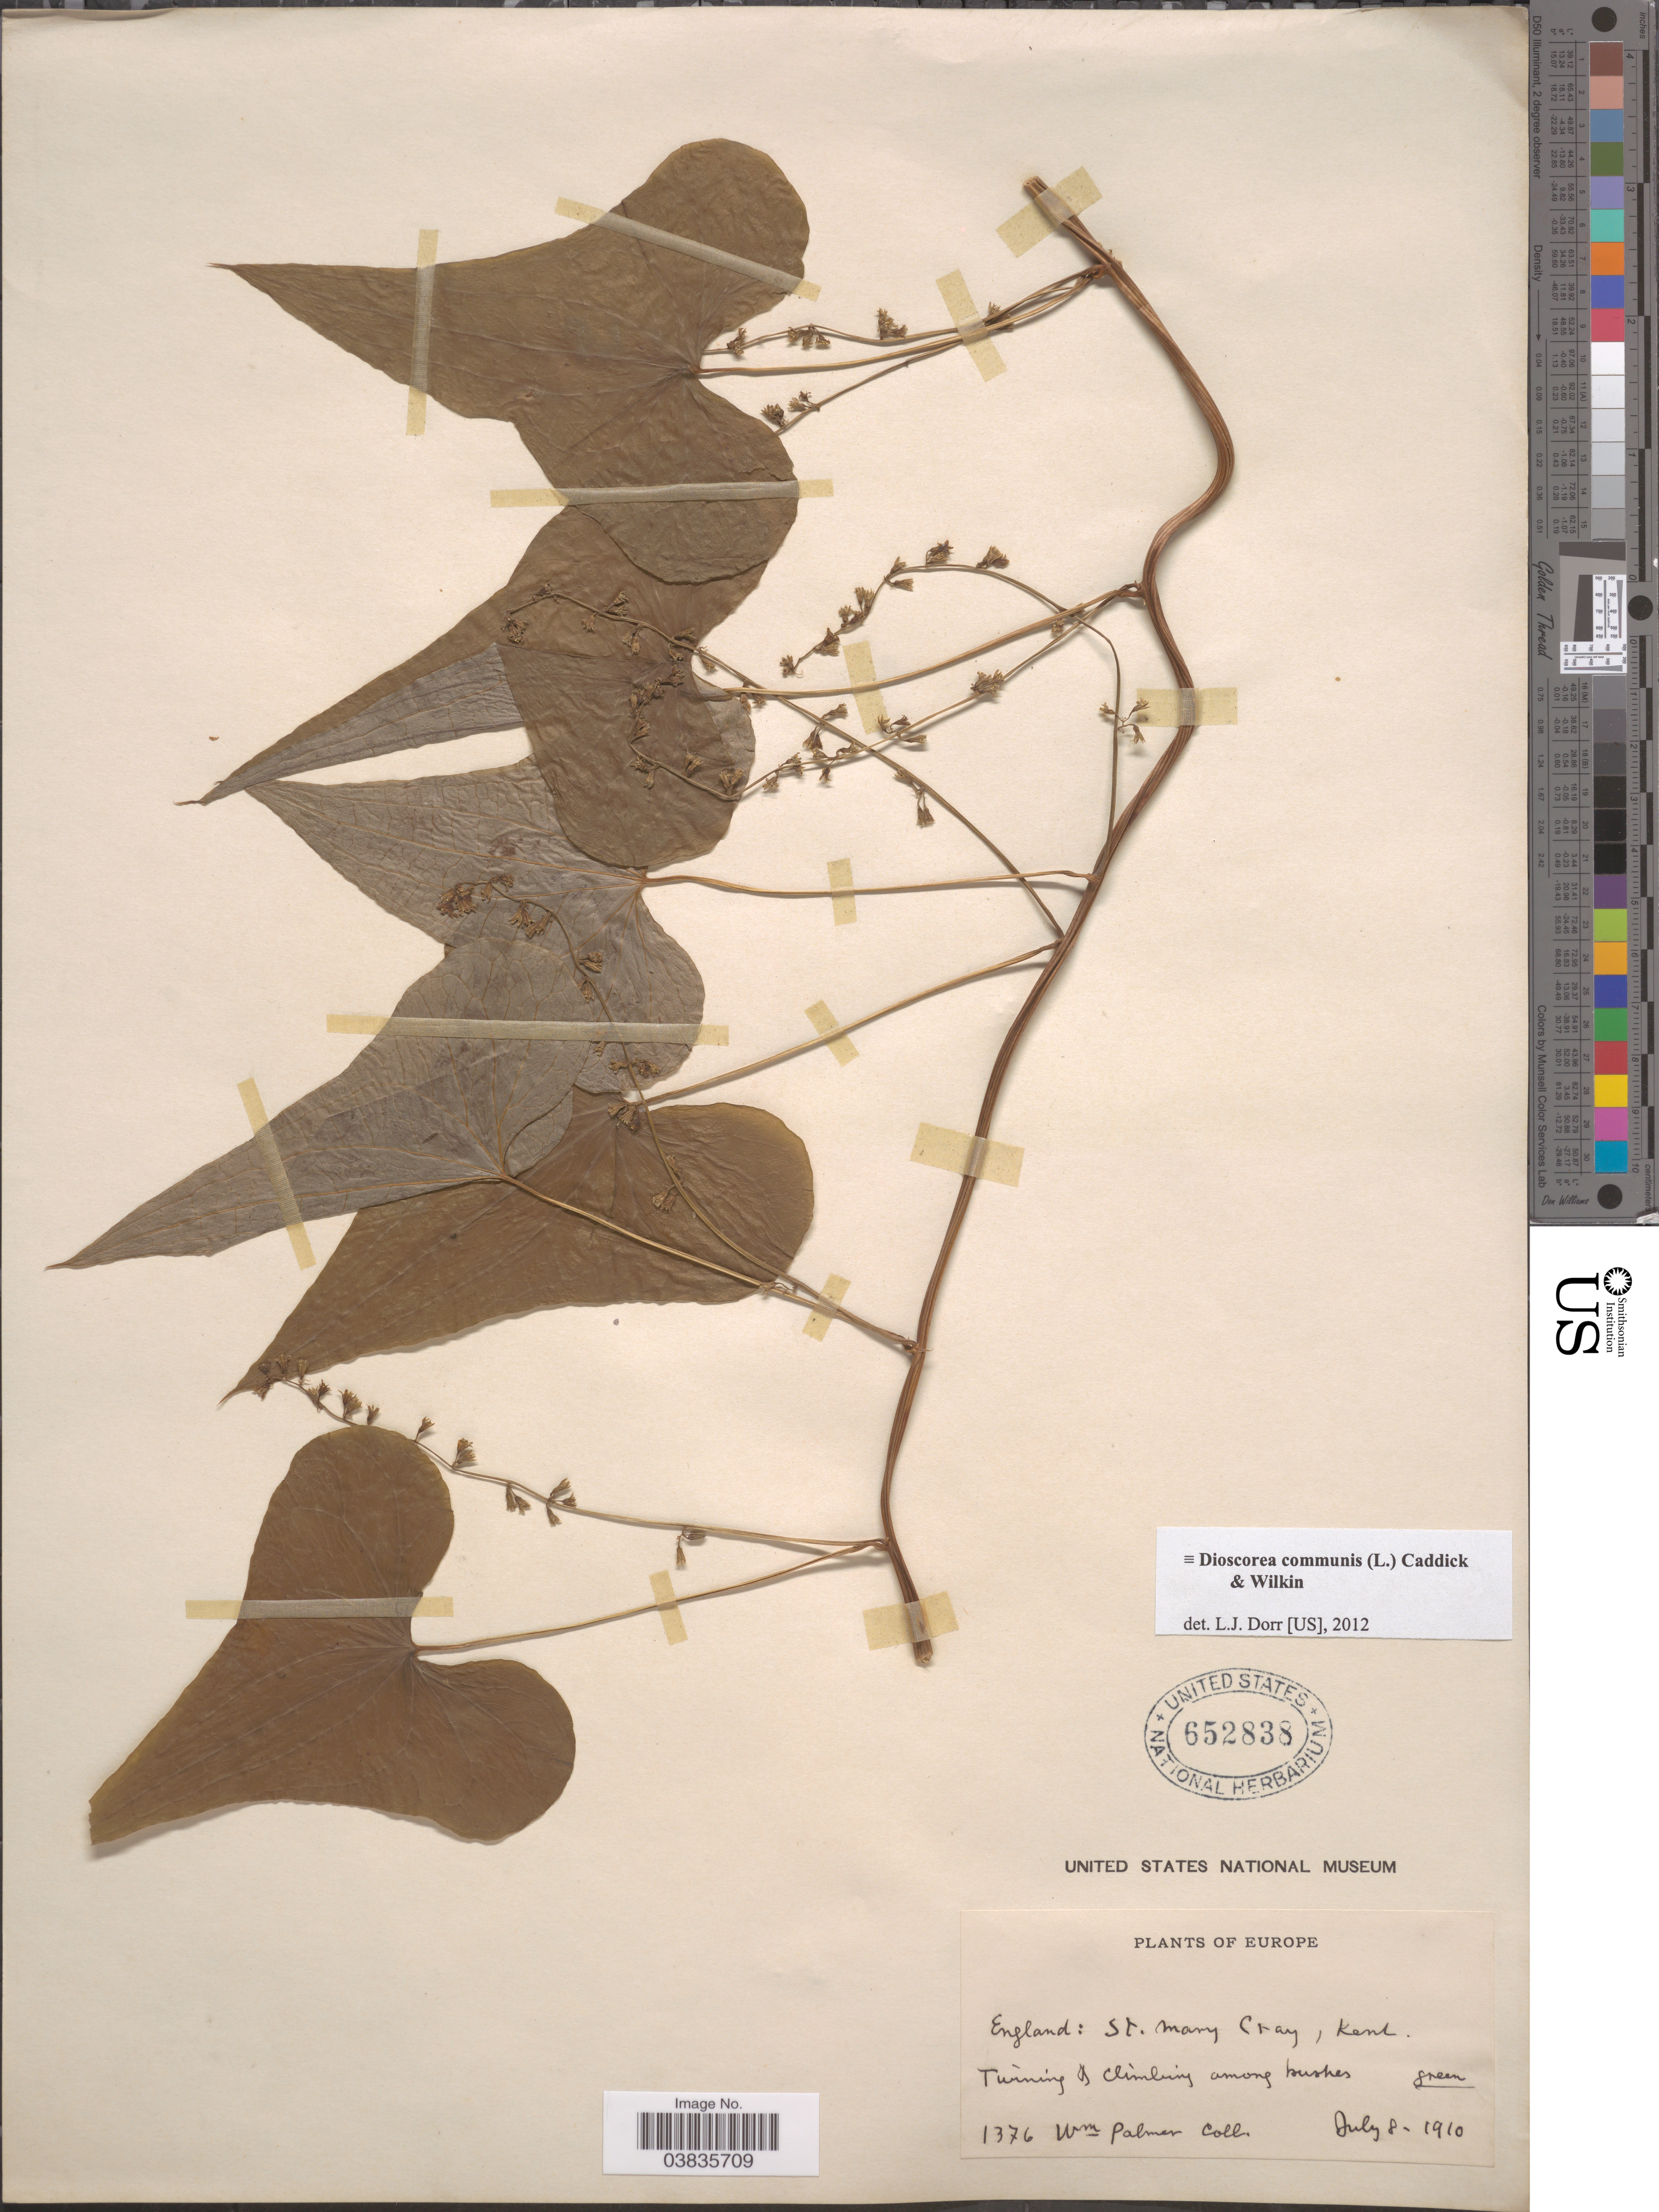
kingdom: Plantae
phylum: Tracheophyta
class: Liliopsida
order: Dioscoreales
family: Dioscoreaceae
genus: Dioscorea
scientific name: Dioscorea communis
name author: (L.) Caddick & Wilkin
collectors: W. Palmer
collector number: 1376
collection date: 1910-07-08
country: United Kingdom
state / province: England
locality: St. Mary Cray, Kent.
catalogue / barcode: US 652838